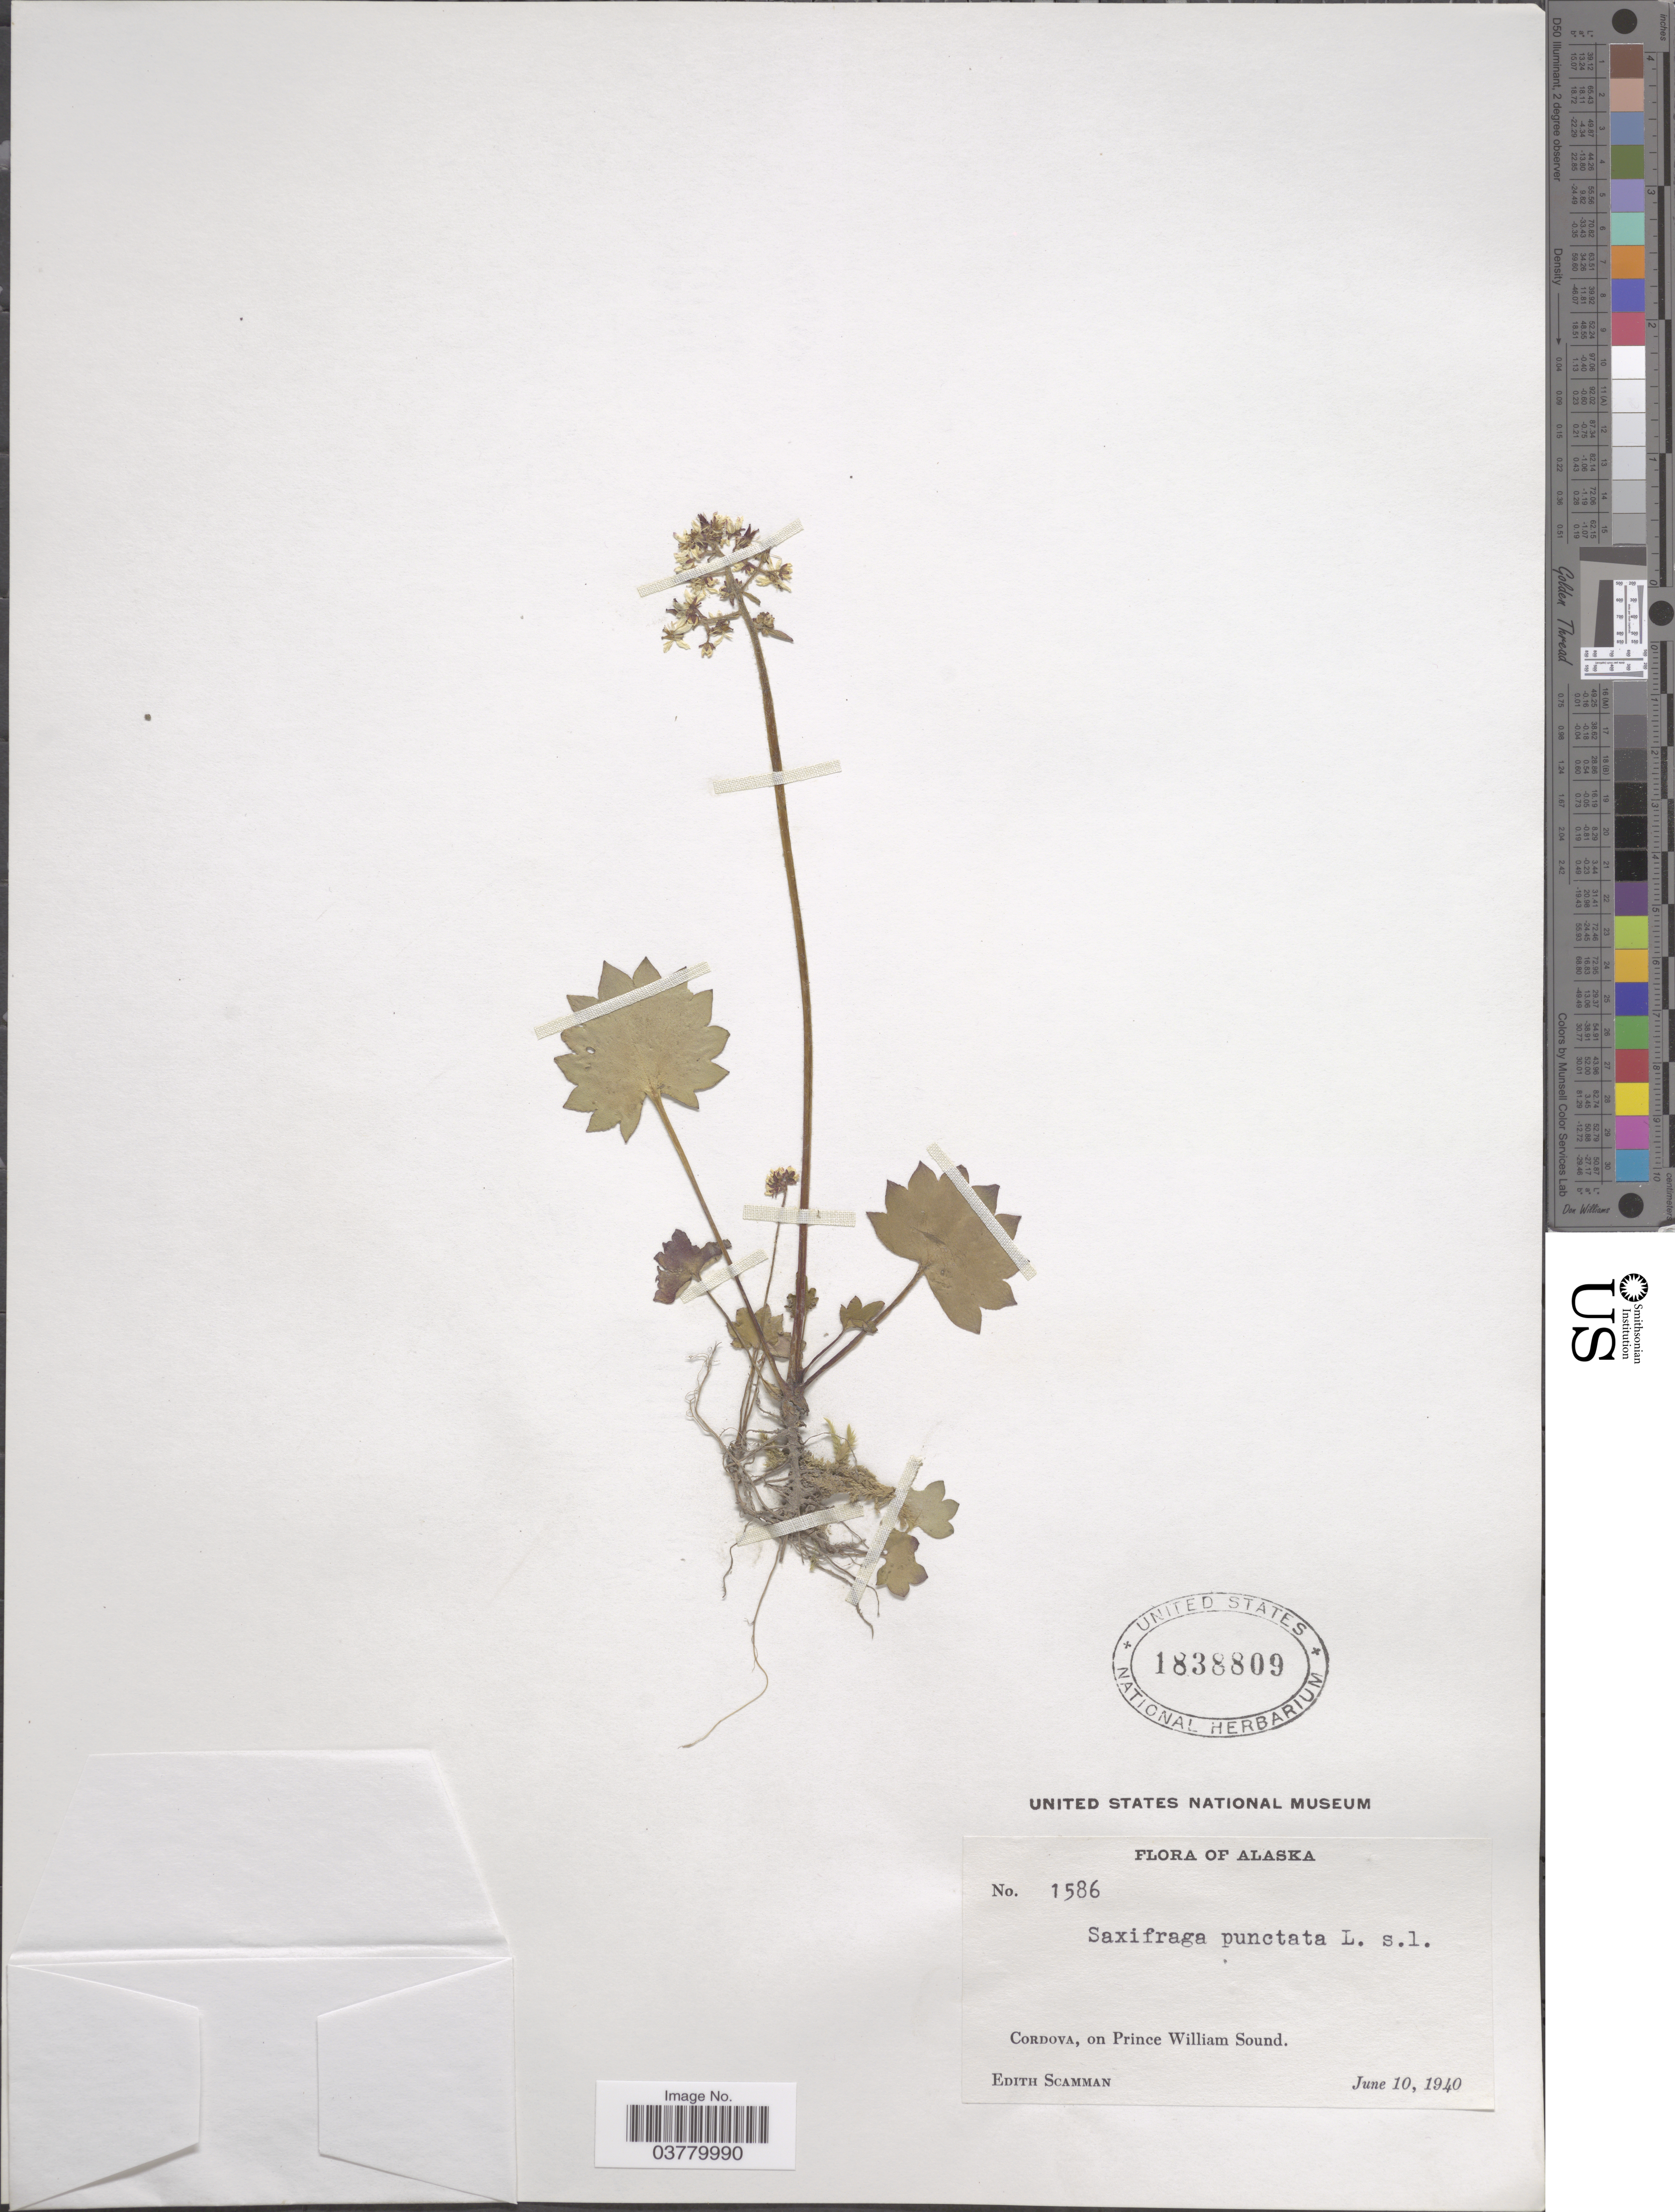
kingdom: Plantae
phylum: Tracheophyta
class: Magnoliopsida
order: Saxifragales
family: Saxifragaceae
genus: Micranthes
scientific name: Micranthes nelsoniana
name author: (D. Don) Small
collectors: E. Scamman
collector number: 1586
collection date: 1940-06-10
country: United States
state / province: Alaska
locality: Cordova, on Prince William Sound.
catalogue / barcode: US 1838809